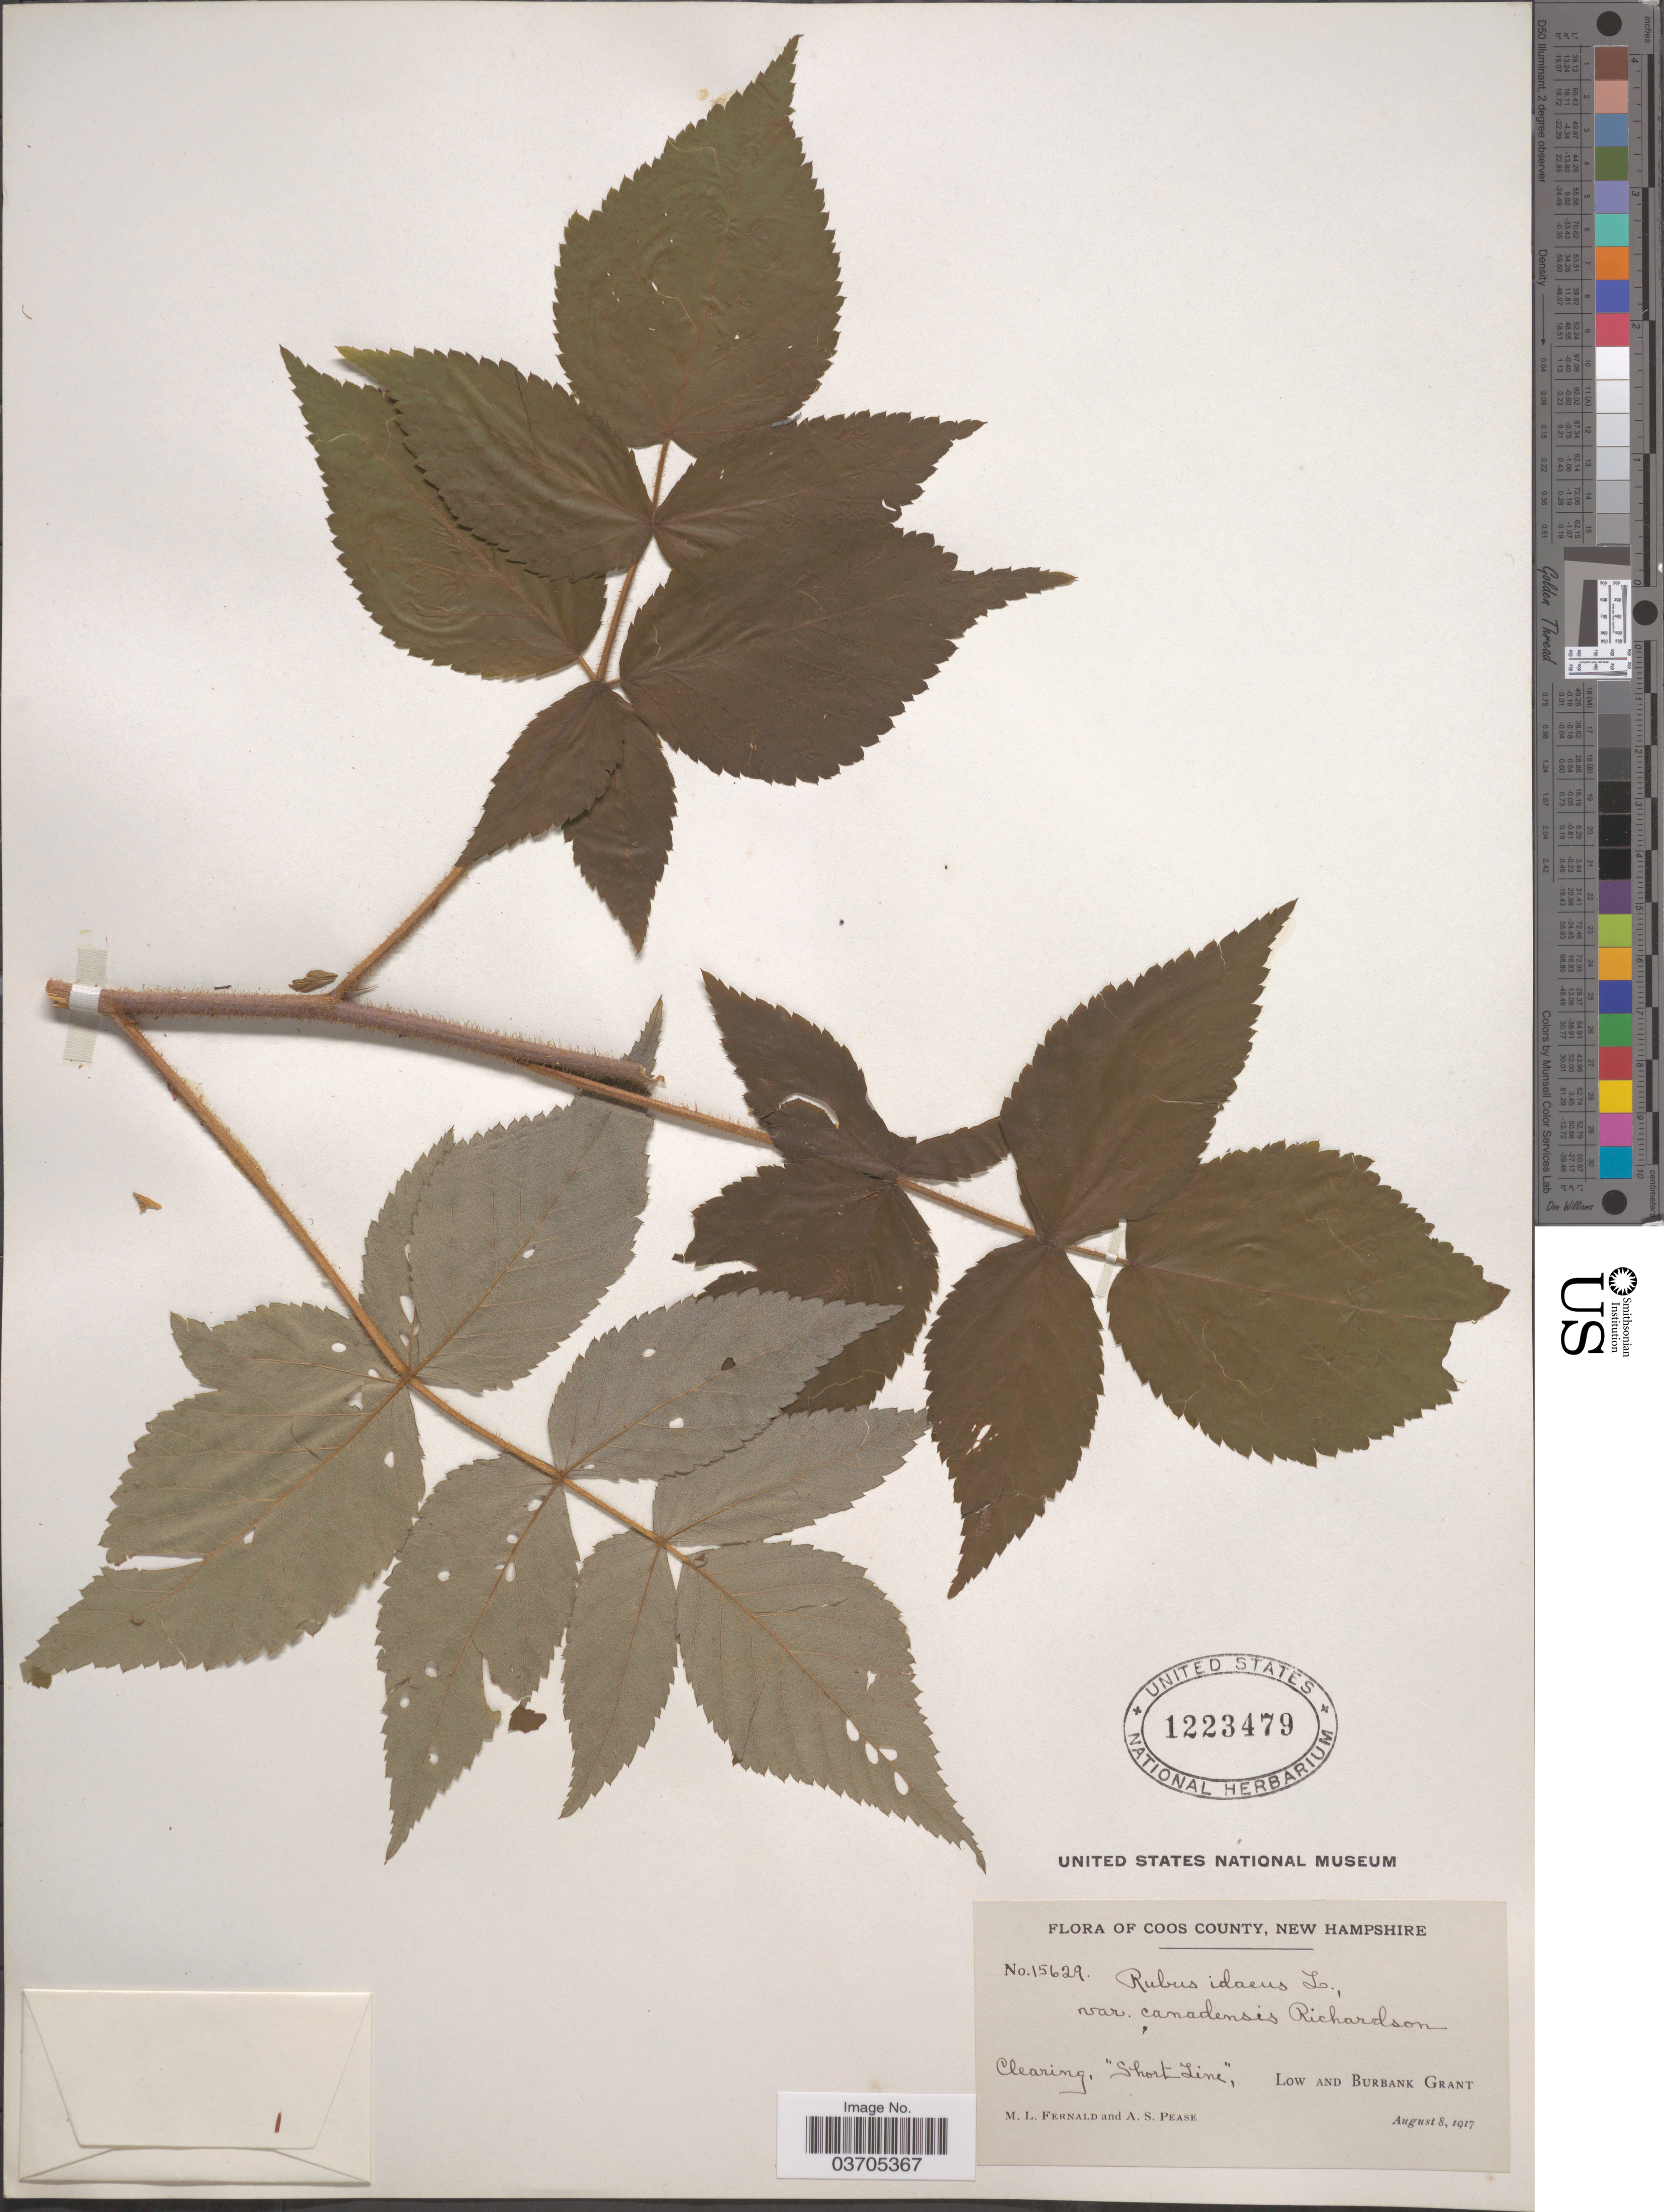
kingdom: Plantae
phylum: Tracheophyta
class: Magnoliopsida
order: Rosales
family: Rosaceae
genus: Rubus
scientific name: Rubus idaeus var. canadensis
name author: Richardson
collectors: M. L. Fernald & A. S. Pease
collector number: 15629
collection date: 1917-08-08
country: United States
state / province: New Hampshire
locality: Coos County. Clearing "Short Line", Low and Burbank Grant.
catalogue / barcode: US 1223479